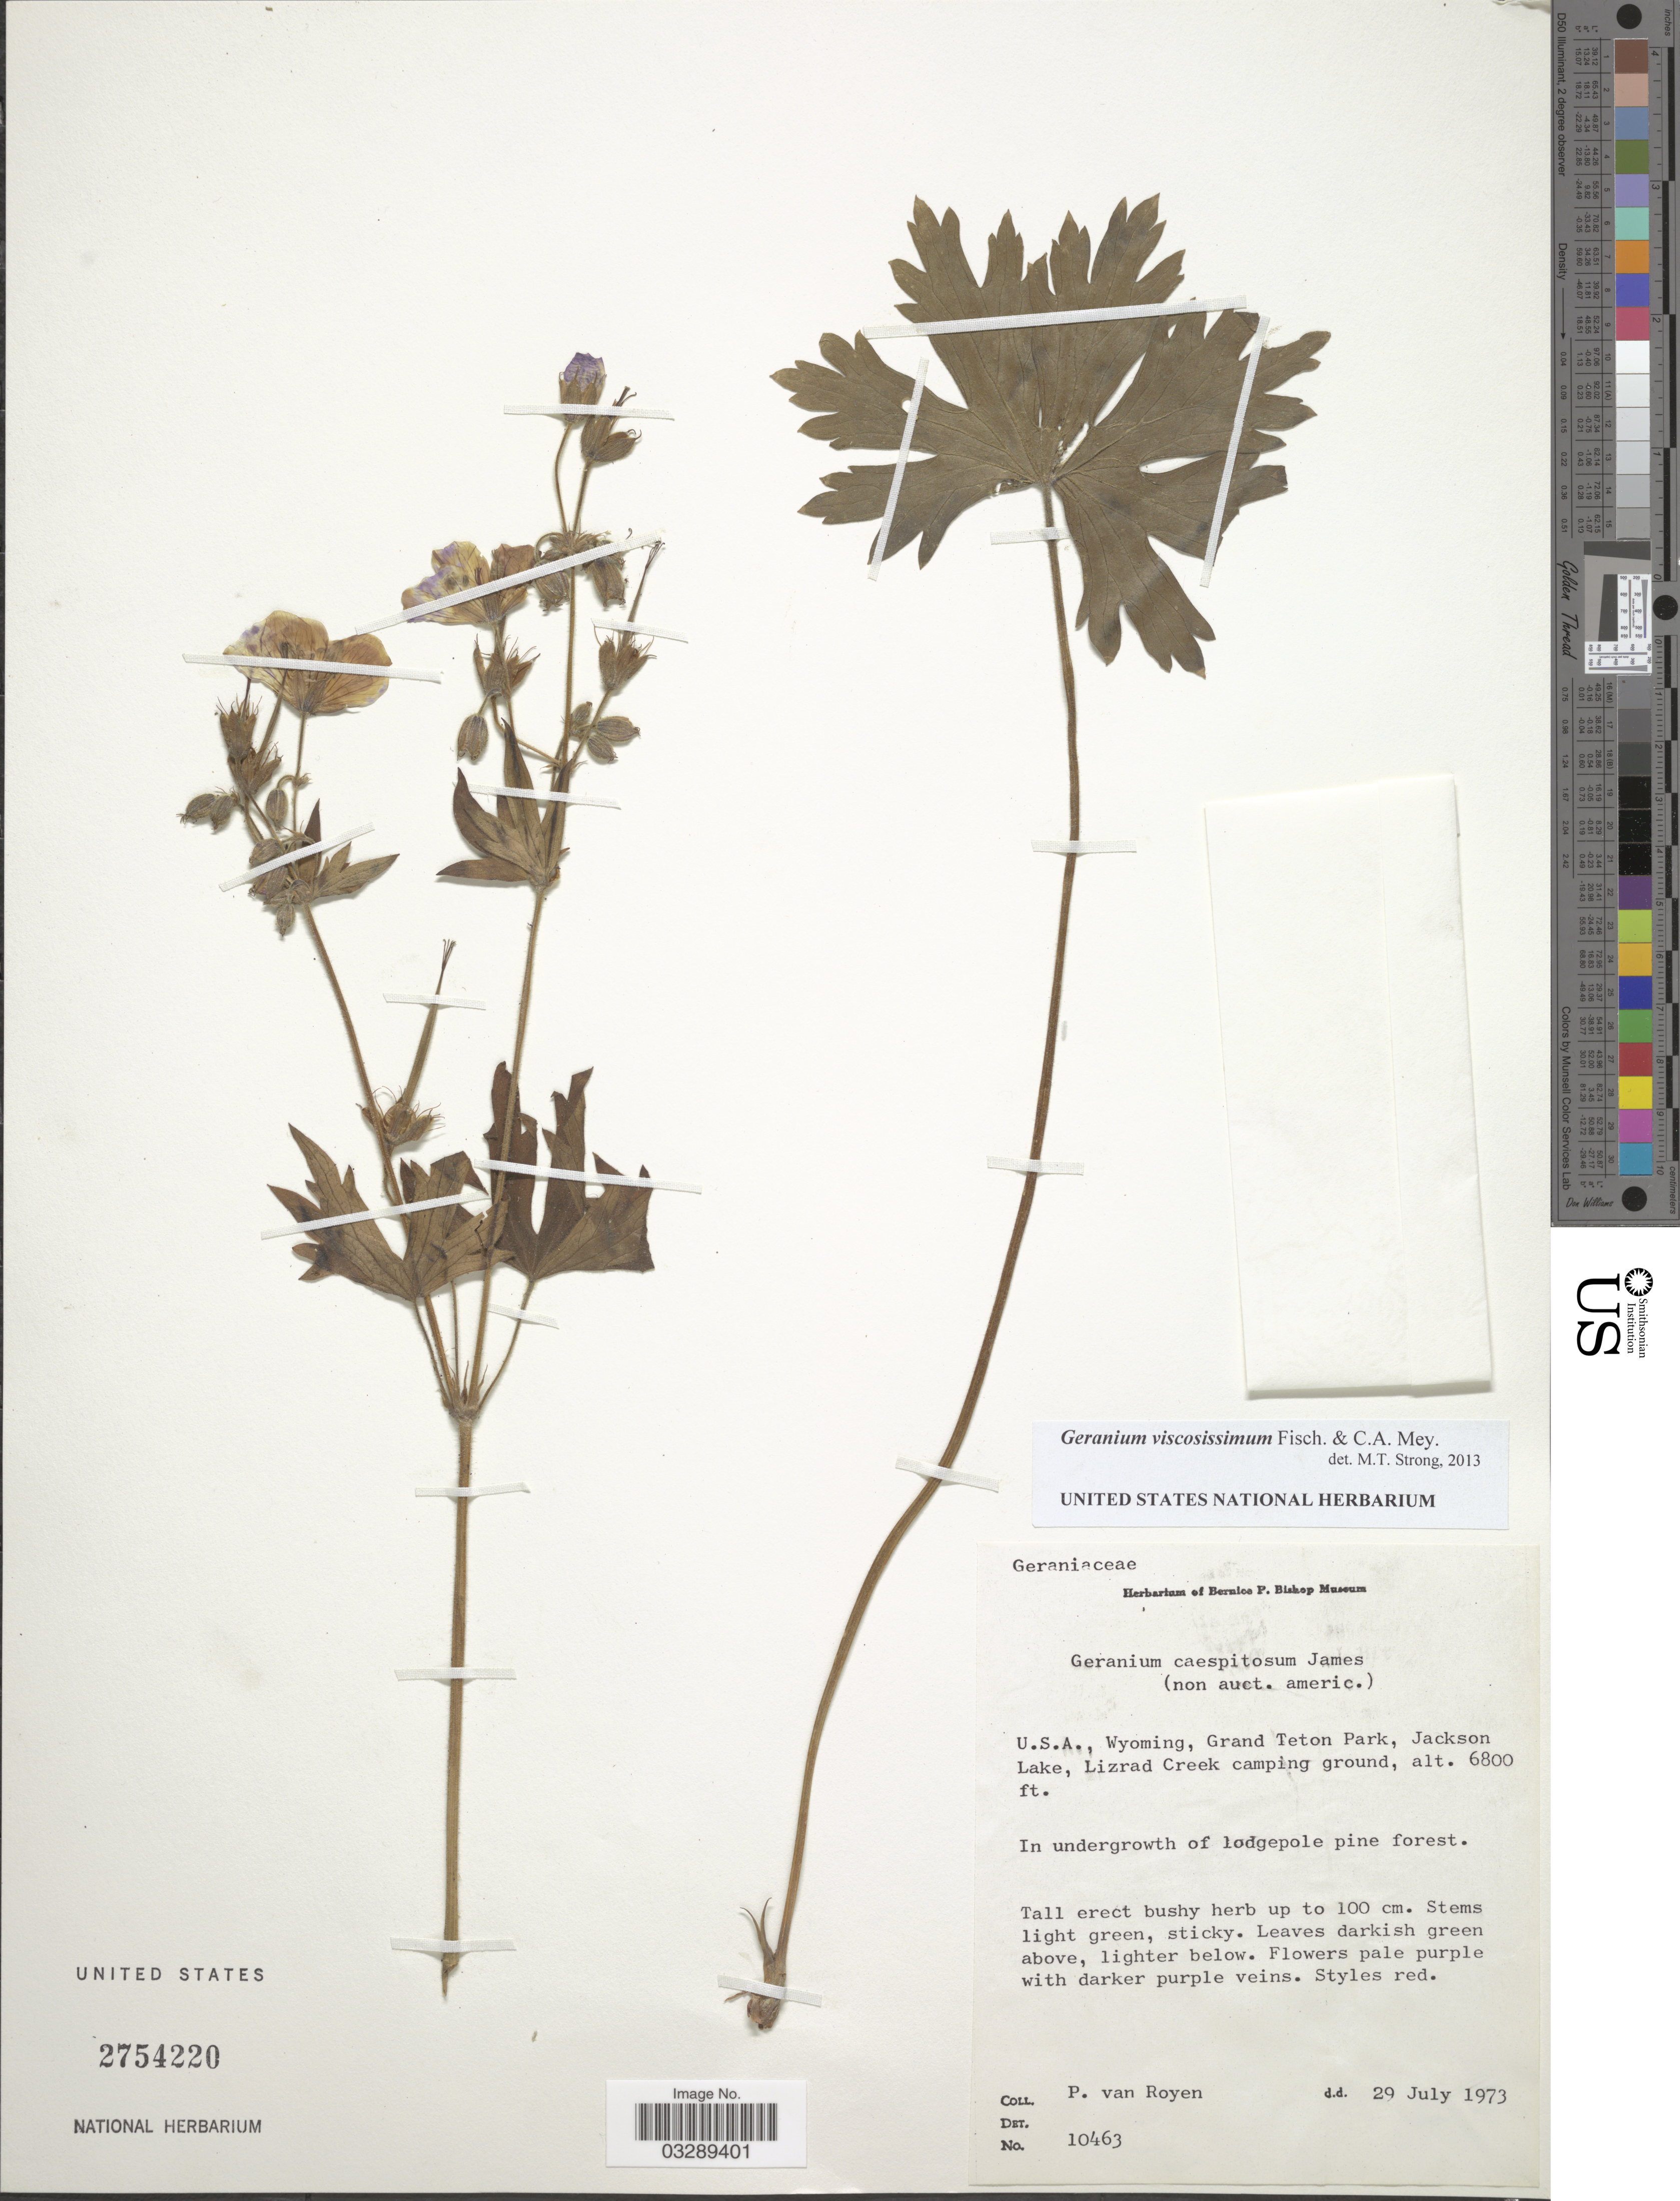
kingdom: Plantae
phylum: Tracheophyta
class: Magnoliopsida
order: Geraniales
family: Geraniaceae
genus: Geranium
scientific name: Geranium viscosissimum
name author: Fisch. & C.A. Mey.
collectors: P. van Royen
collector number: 10463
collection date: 1973-07-29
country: United States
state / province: Wyoming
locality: Grand Teton Park, Jackson Lake, Lizrad Creek camping ground.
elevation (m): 2073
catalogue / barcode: US 2754220